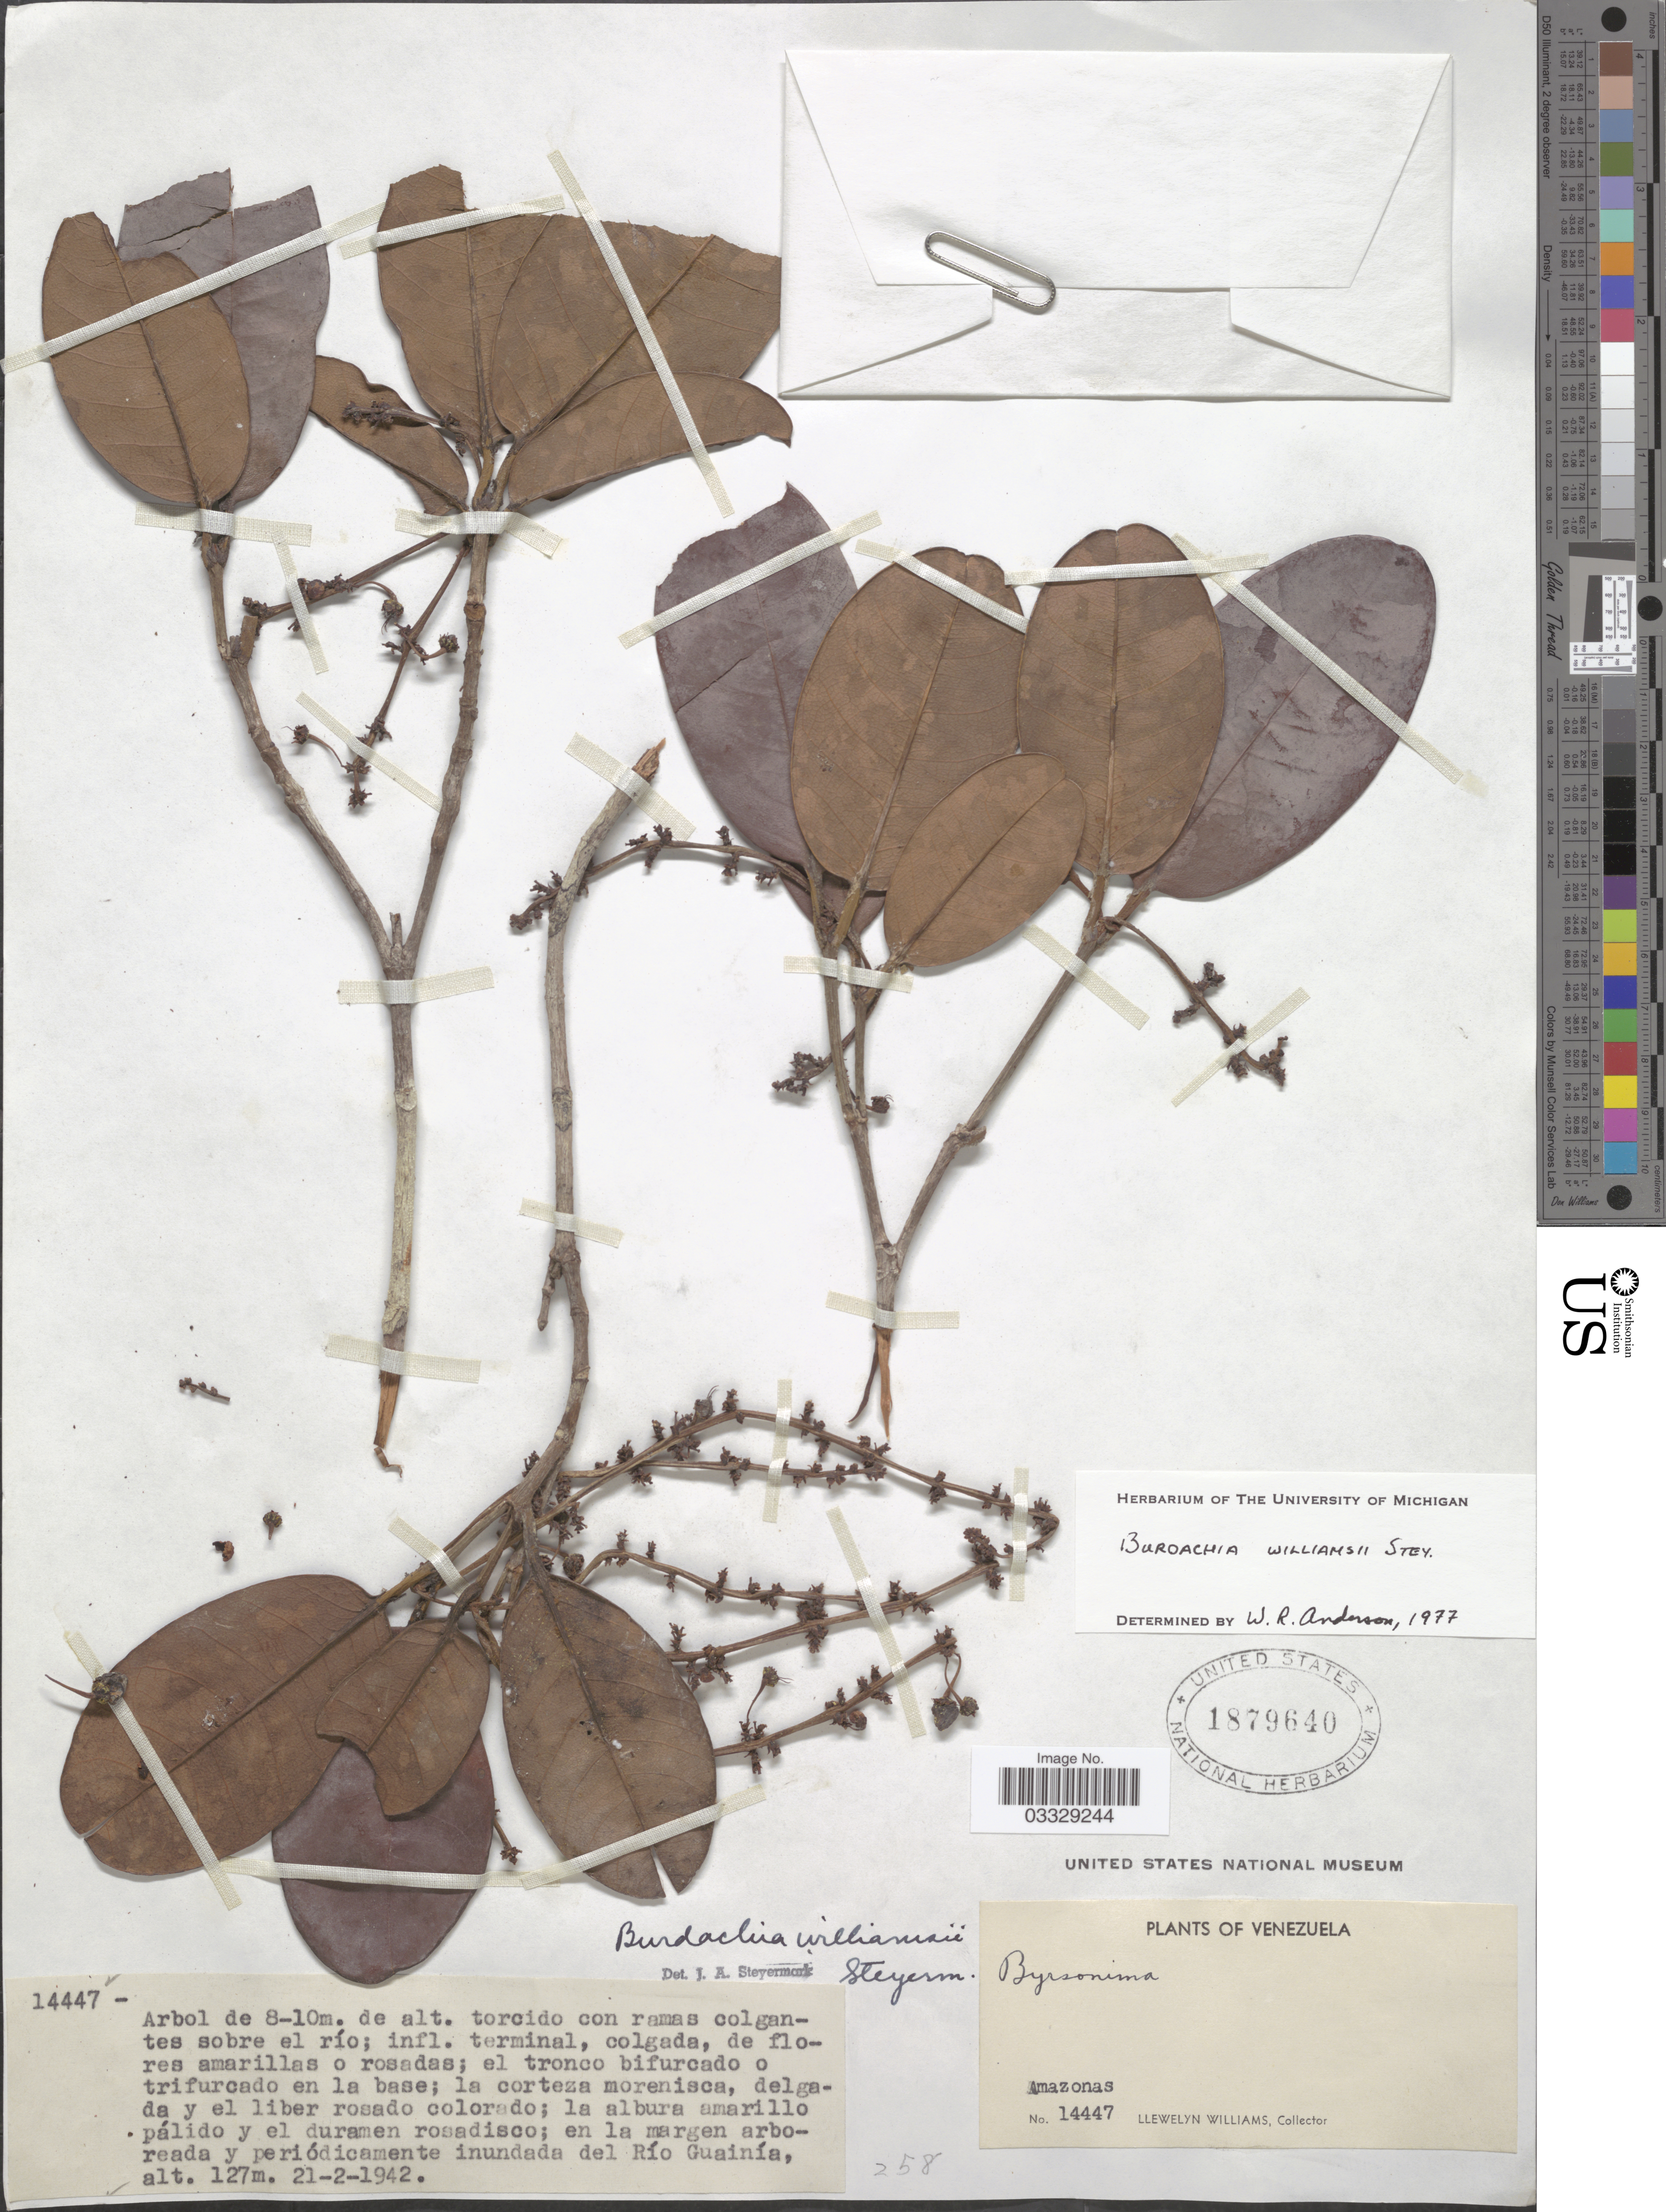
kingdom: Plantae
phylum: Tracheophyta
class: Magnoliopsida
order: Malpighiales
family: Malpighiaceae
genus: Burdachia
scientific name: Burdachia williamsii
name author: Steyerm.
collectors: Ll. Williams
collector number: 14447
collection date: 1942-02-21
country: Venezuela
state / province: Amazonas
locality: En la margen arboreada y periódicamente inundada del Río Guainía.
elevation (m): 127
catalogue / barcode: US 1879640